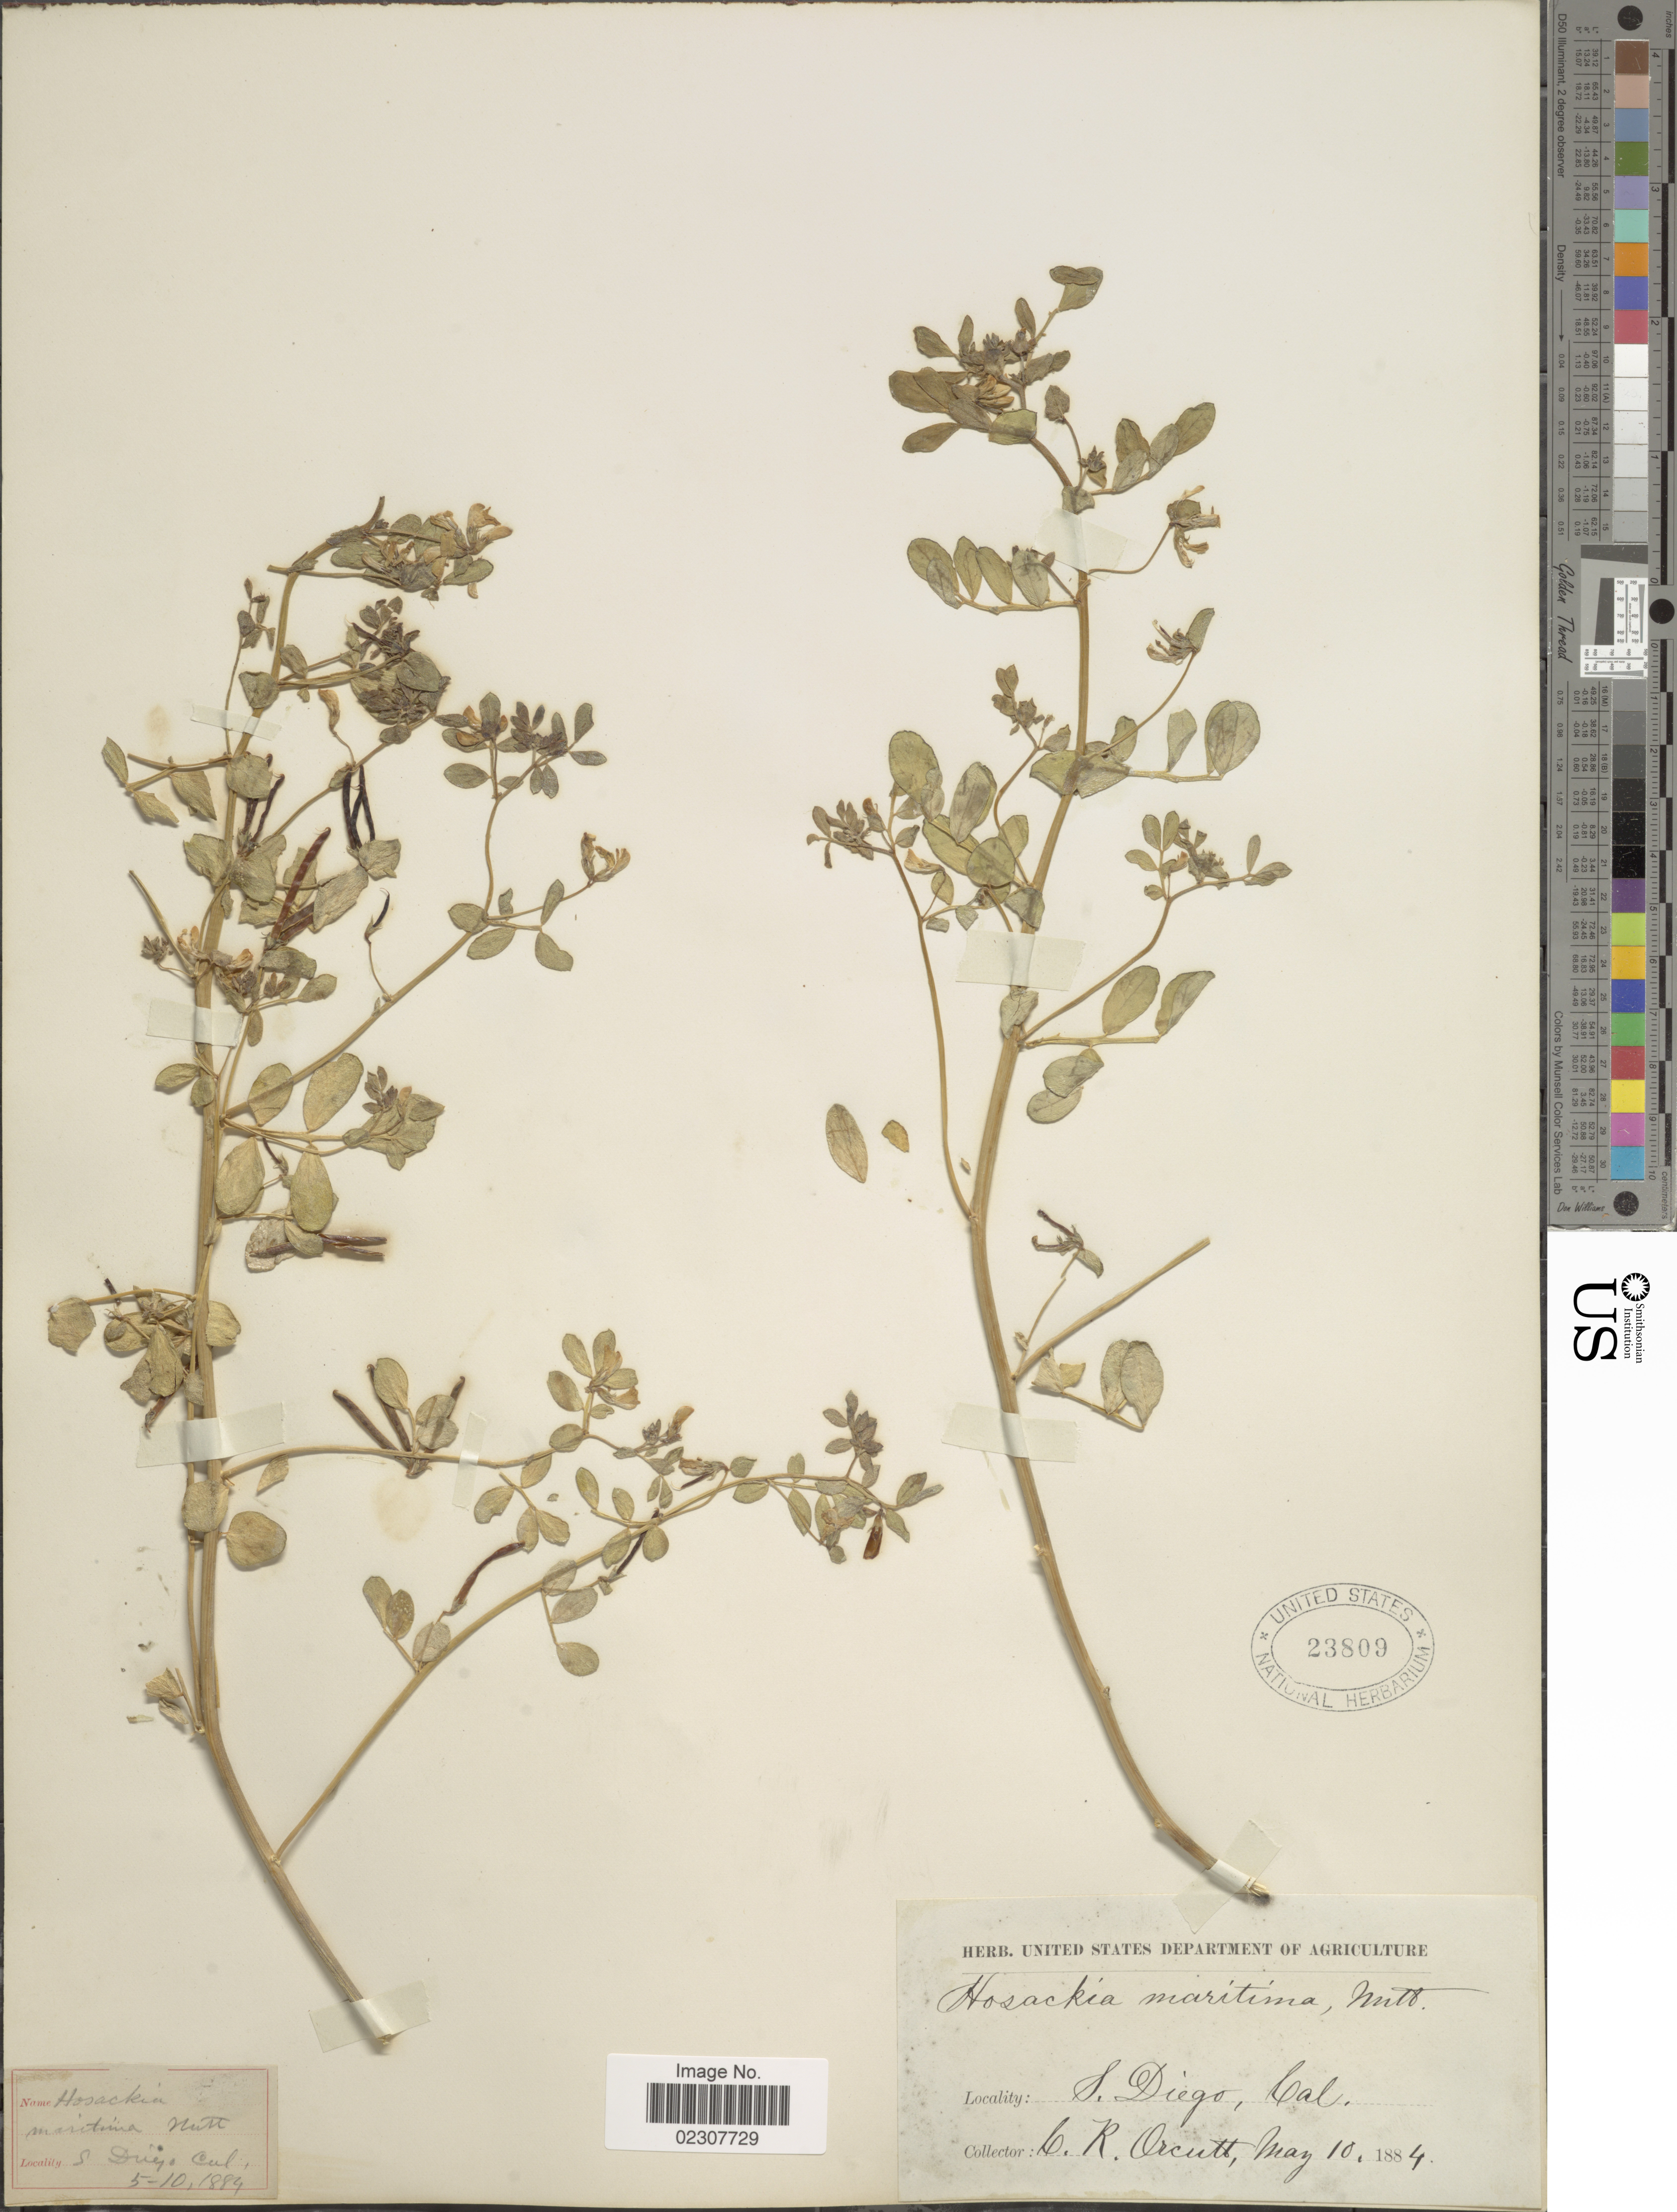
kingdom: Plantae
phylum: Tracheophyta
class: Magnoliopsida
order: Fabales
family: Fabaceae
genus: Acmispon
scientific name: Acmispon maritimus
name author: (Nutt.) D.D. Sokoloff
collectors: C. R. Orcutt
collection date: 1884-05-10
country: United States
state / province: California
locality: S. Diego.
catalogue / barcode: US 23809